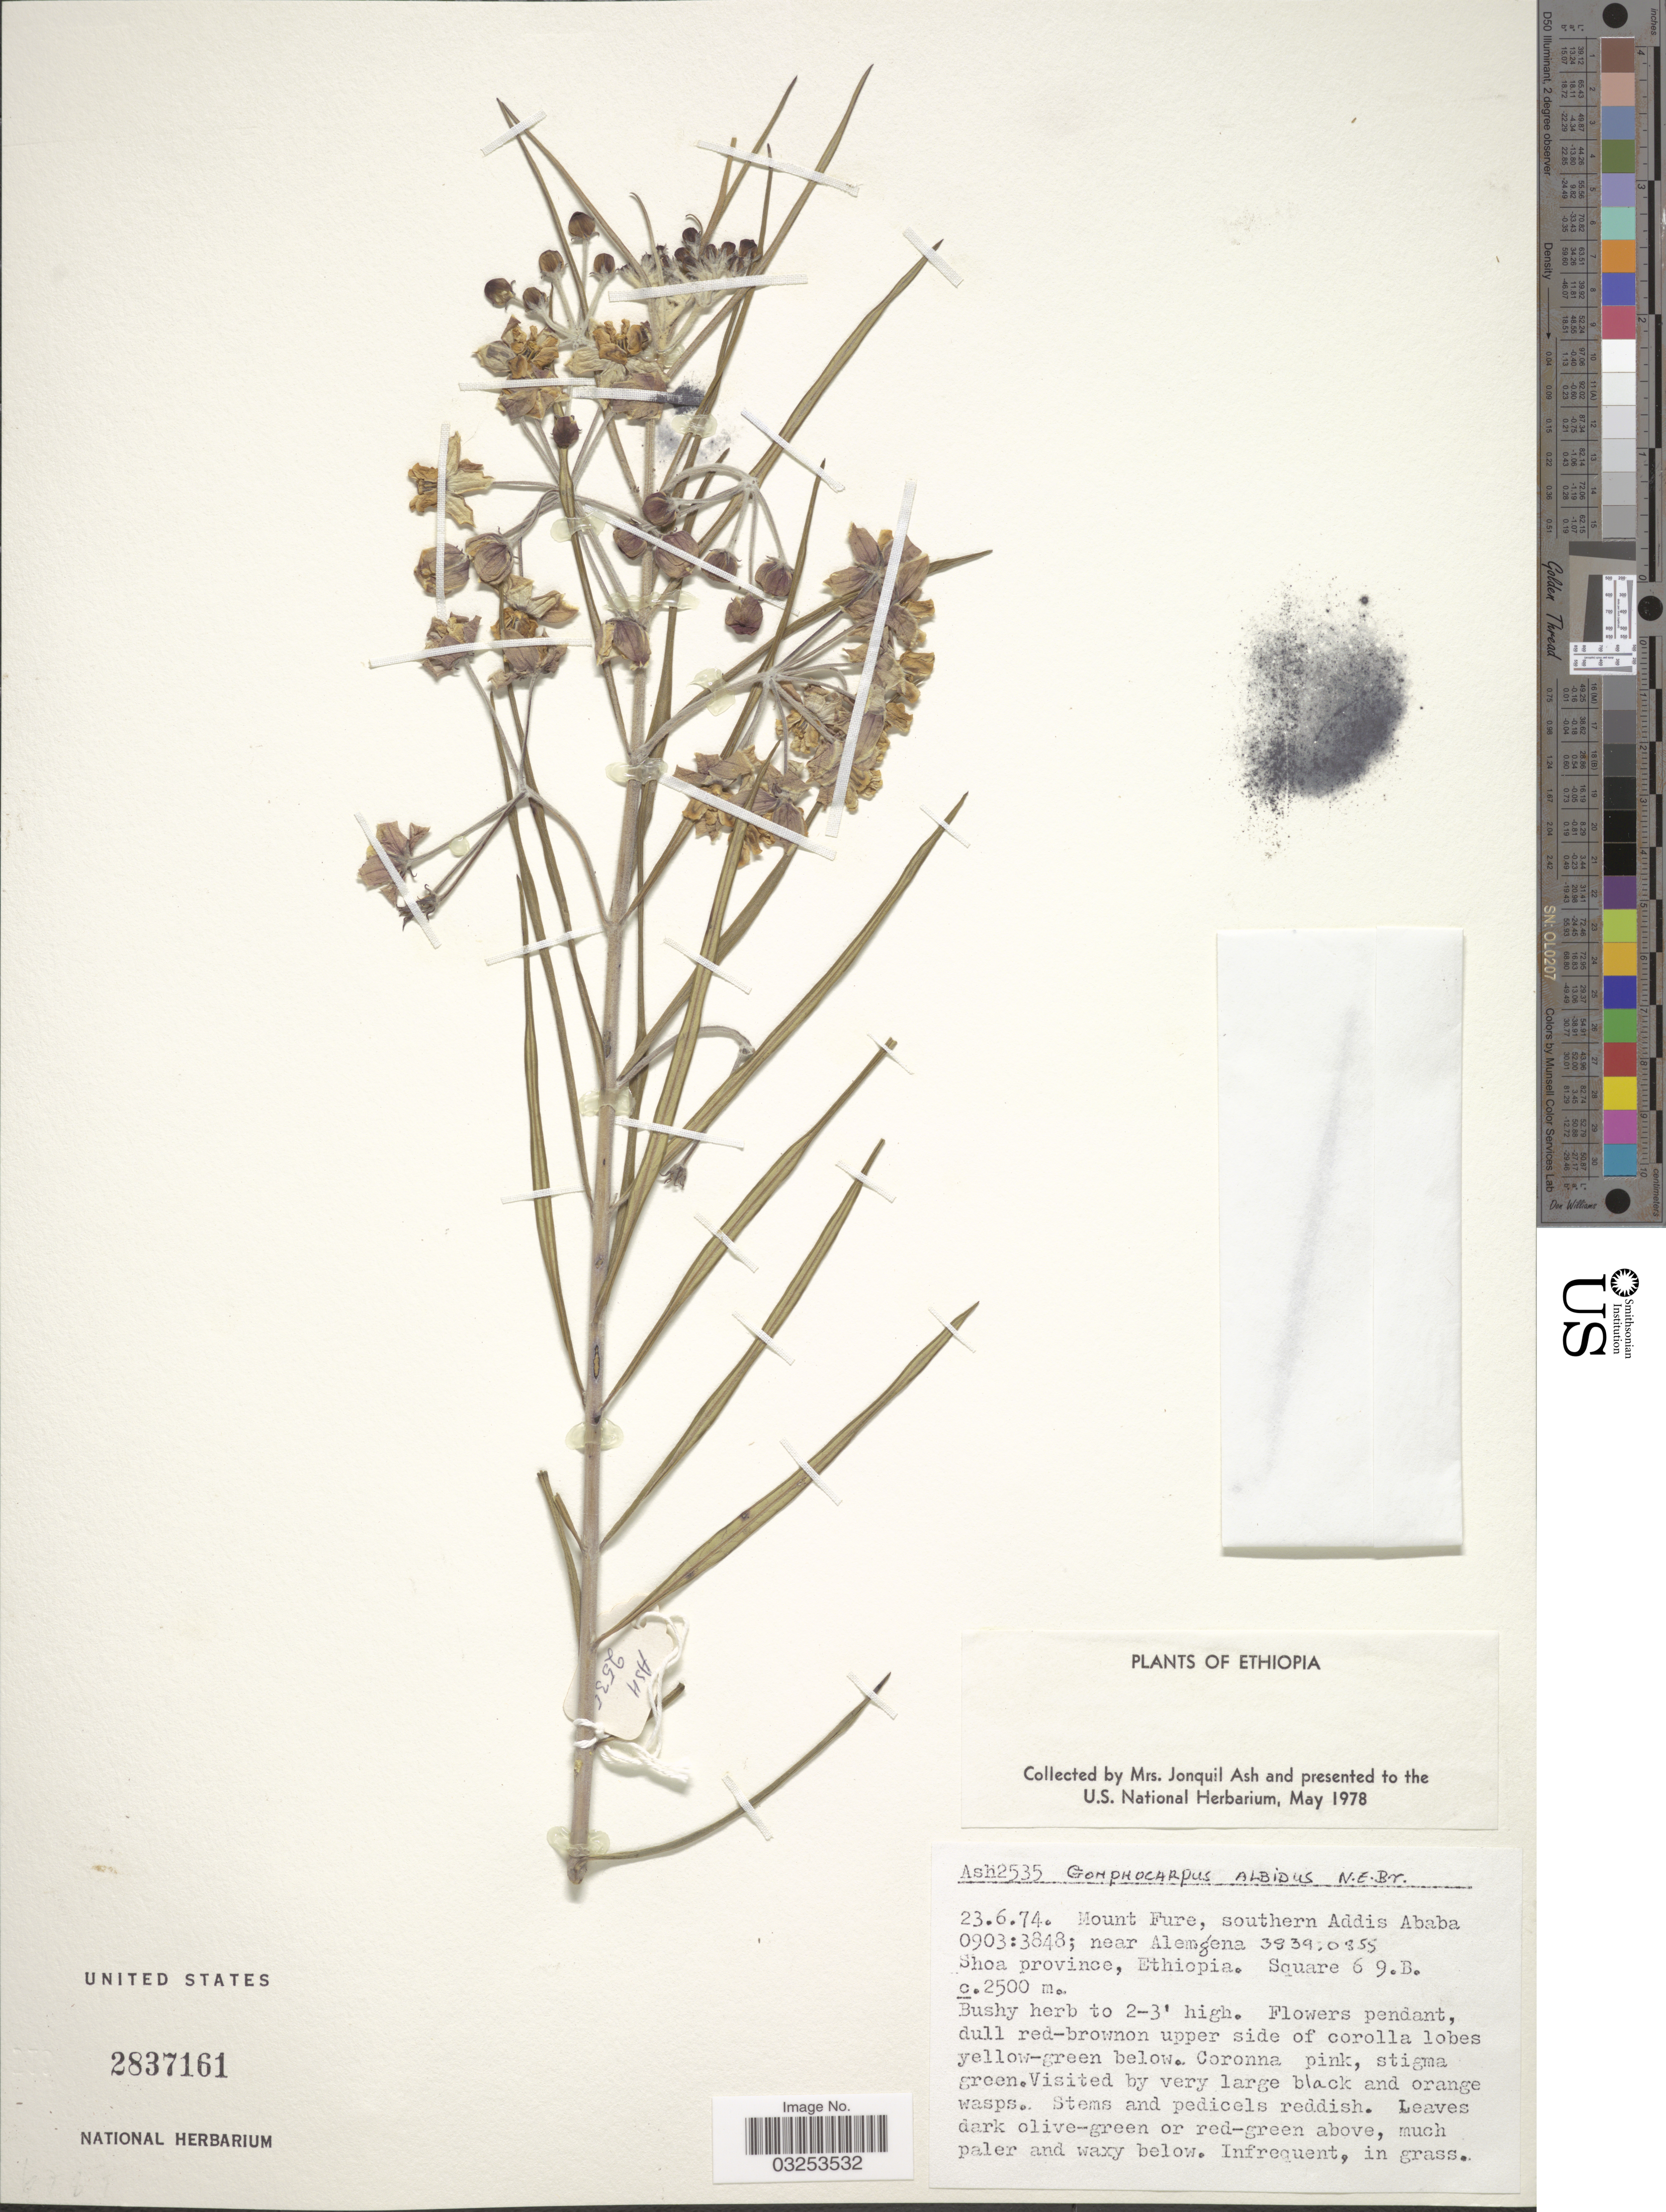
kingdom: Plantae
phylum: Tracheophyta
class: Magnoliopsida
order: Gentianales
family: Apocynaceae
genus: Gomphocarpus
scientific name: Gomphocarpus albidus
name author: N.E. Br.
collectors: J. Ash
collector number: Ash2535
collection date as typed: Transcribed d/m/y: 23/6/74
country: Ethiopia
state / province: Addis Ababa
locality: Mount Fure, southern Addis Ababa 0903:3848; near Alemgena 3939:0855 [interpreted]. Shoa province. Square 6 9 B.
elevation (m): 2500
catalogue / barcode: US 2837161